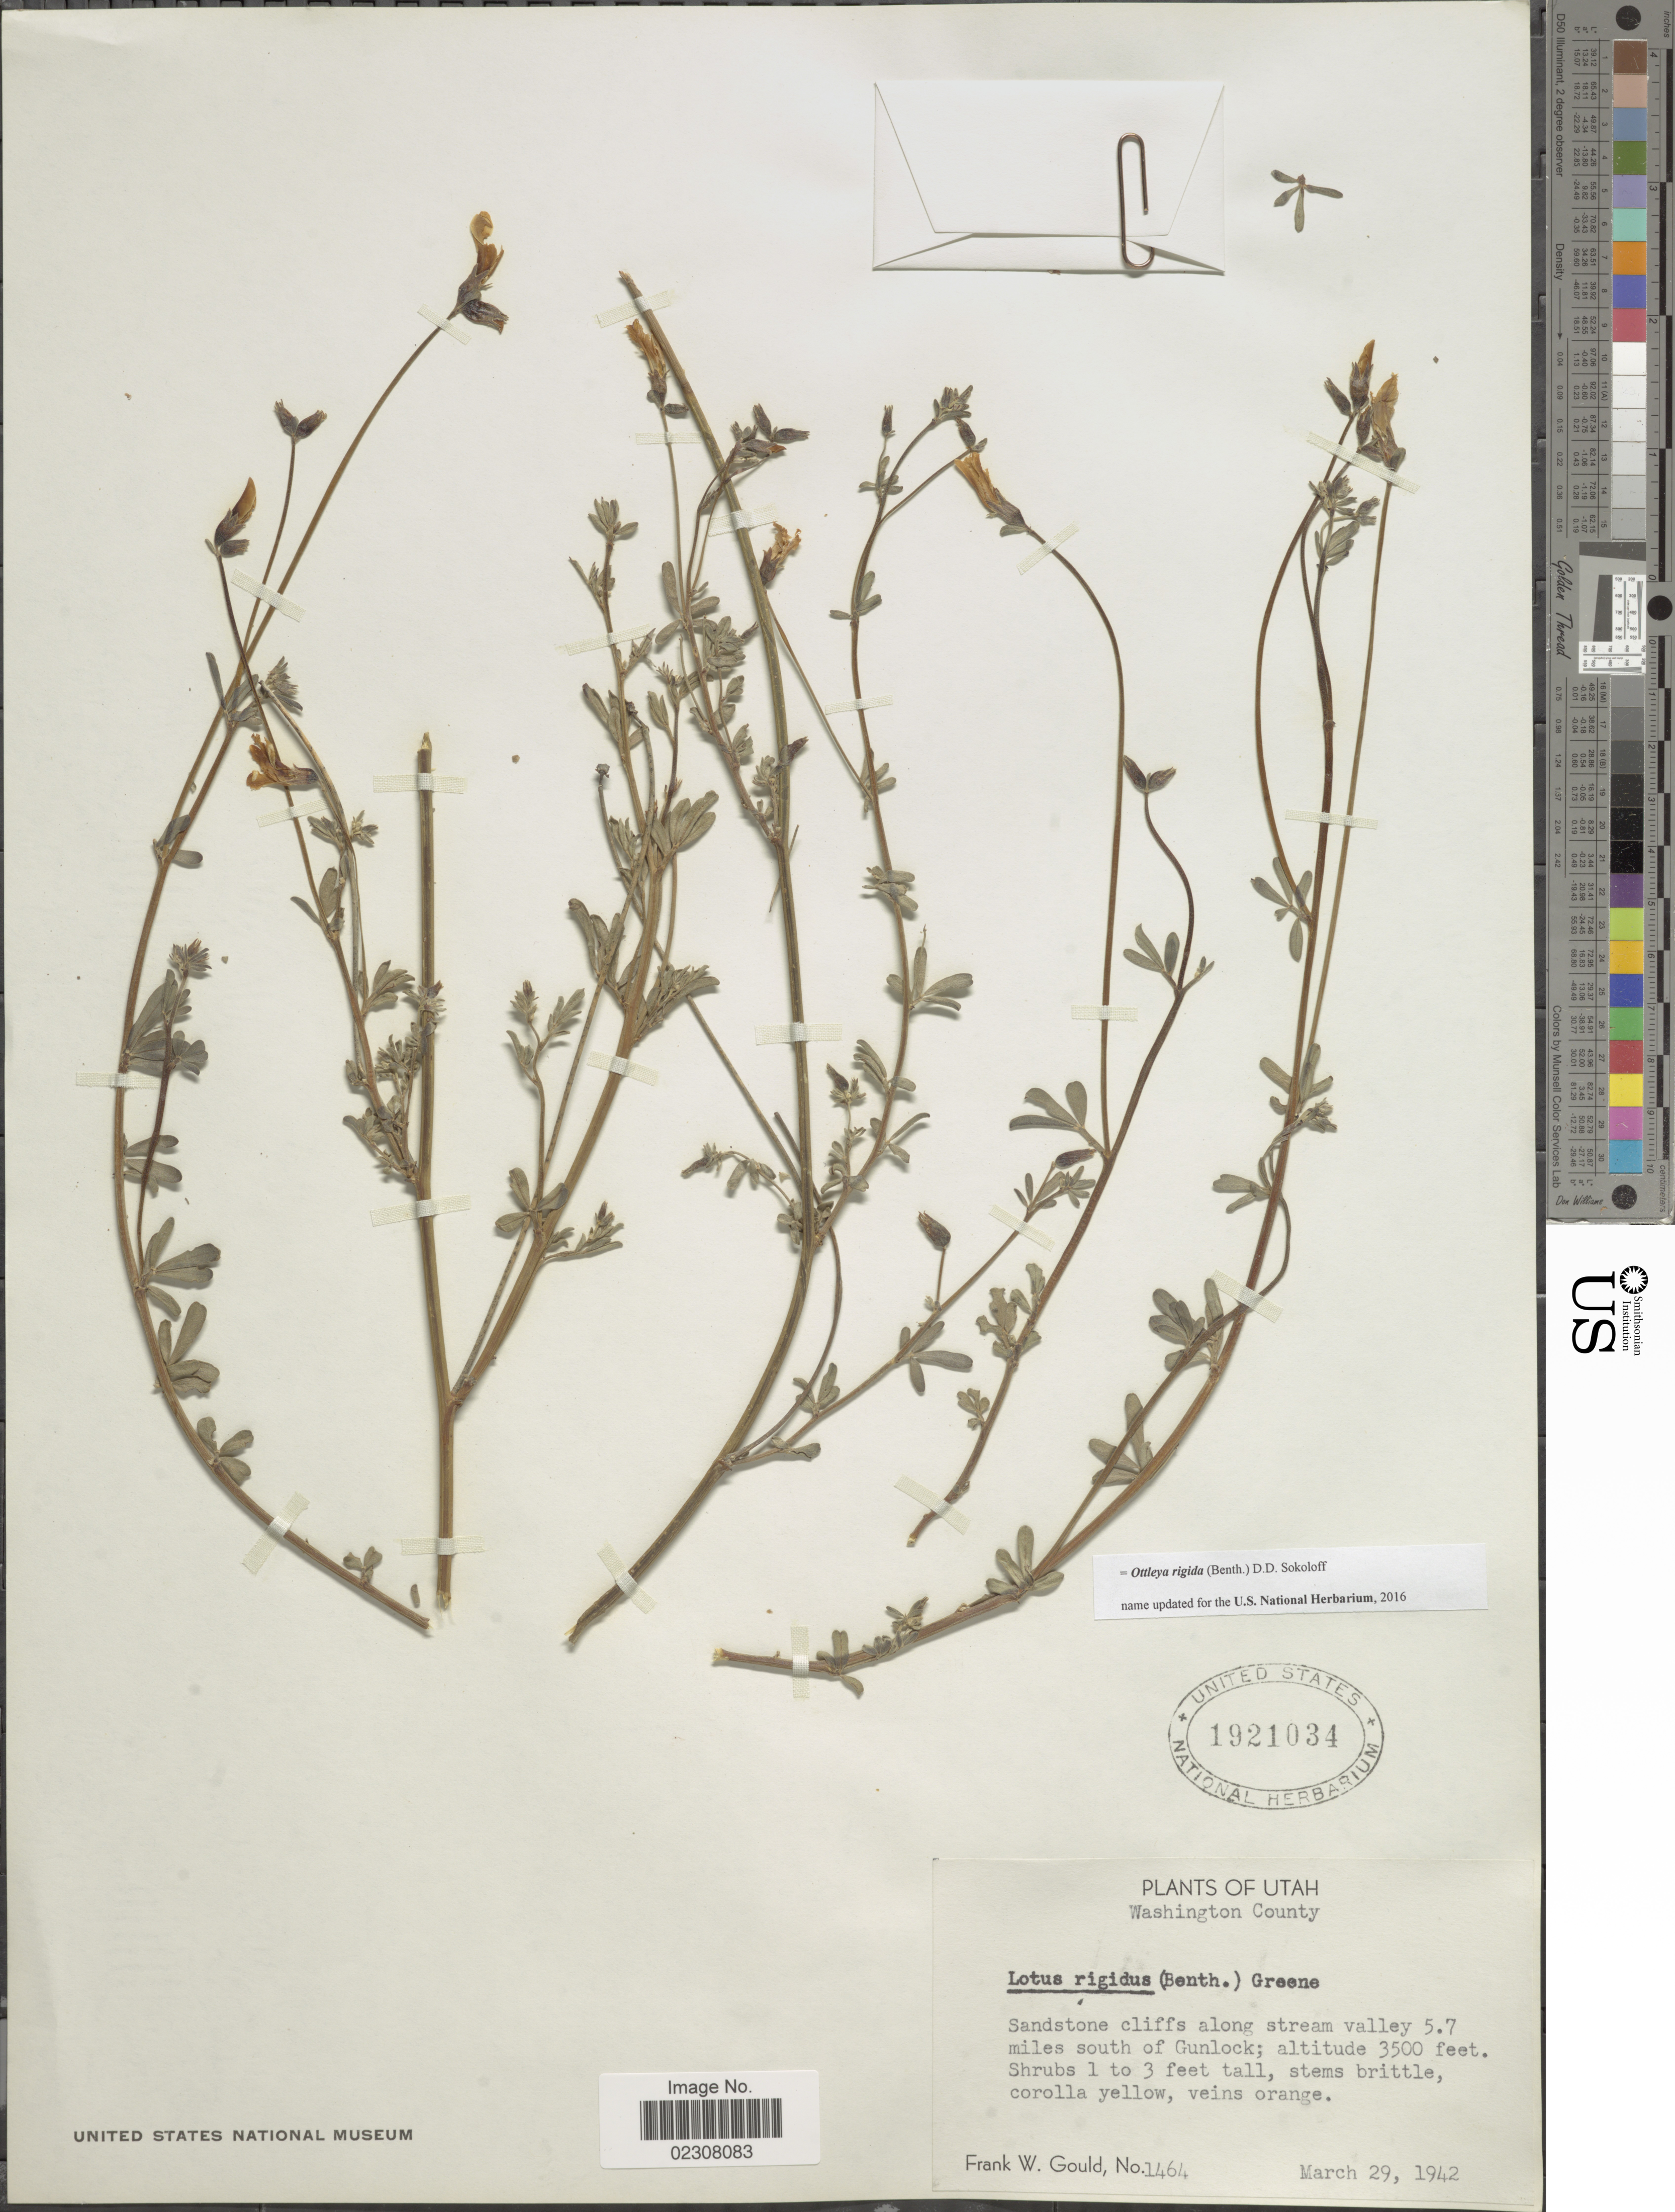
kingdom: Plantae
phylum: Tracheophyta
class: Magnoliopsida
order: Fabales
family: Fabaceae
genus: Ottleya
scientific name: Ottleya rigida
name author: (Benth.) D.D. Sokoloff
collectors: F. W. Gould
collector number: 1464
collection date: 1942-03-29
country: United States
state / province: Utah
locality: Washington County, Sandstone cliffs along stream valley 5.7 miles south of Gunlock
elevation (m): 1067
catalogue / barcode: US 1921034